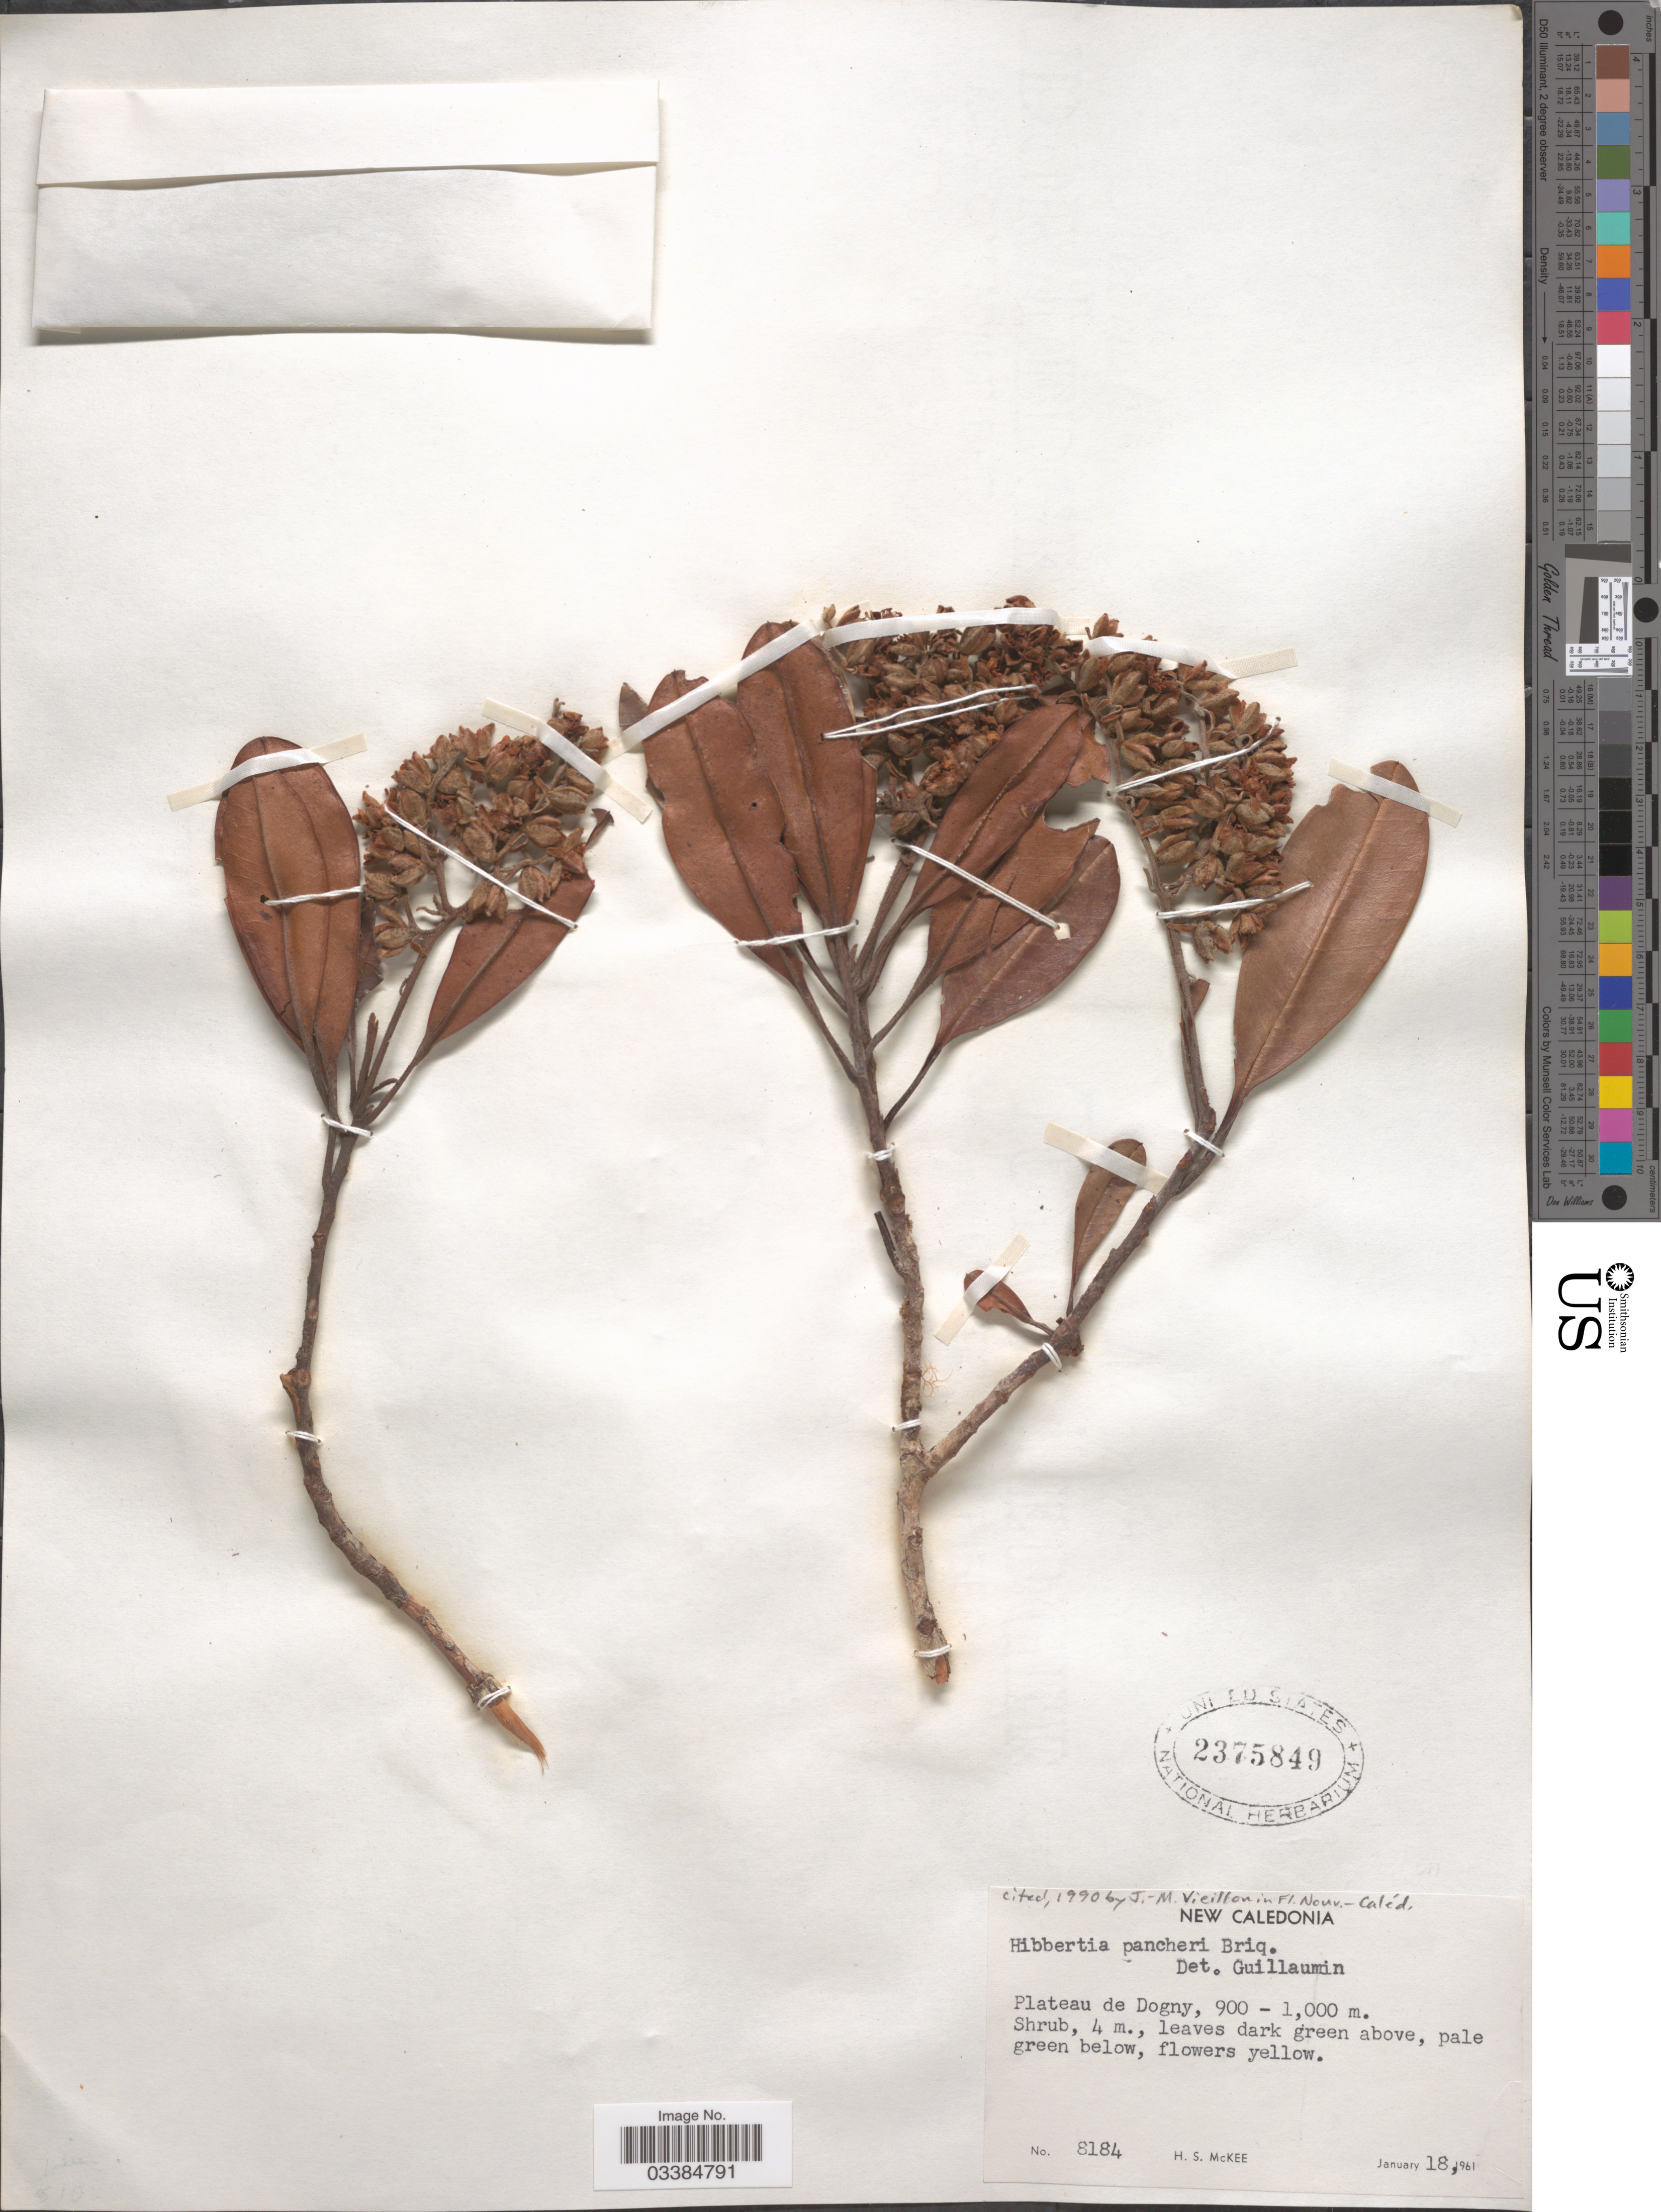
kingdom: Plantae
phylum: Tracheophyta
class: Magnoliopsida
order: Dilleniales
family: Dilleniaceae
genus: Hibbertia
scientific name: Hibbertia pancheri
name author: (Brongn. & Gris) Briq.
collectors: H. S. McKee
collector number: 8184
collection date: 1961-01-18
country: New Caledonia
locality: Plateau de Dogny.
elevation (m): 900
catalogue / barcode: US 2375849